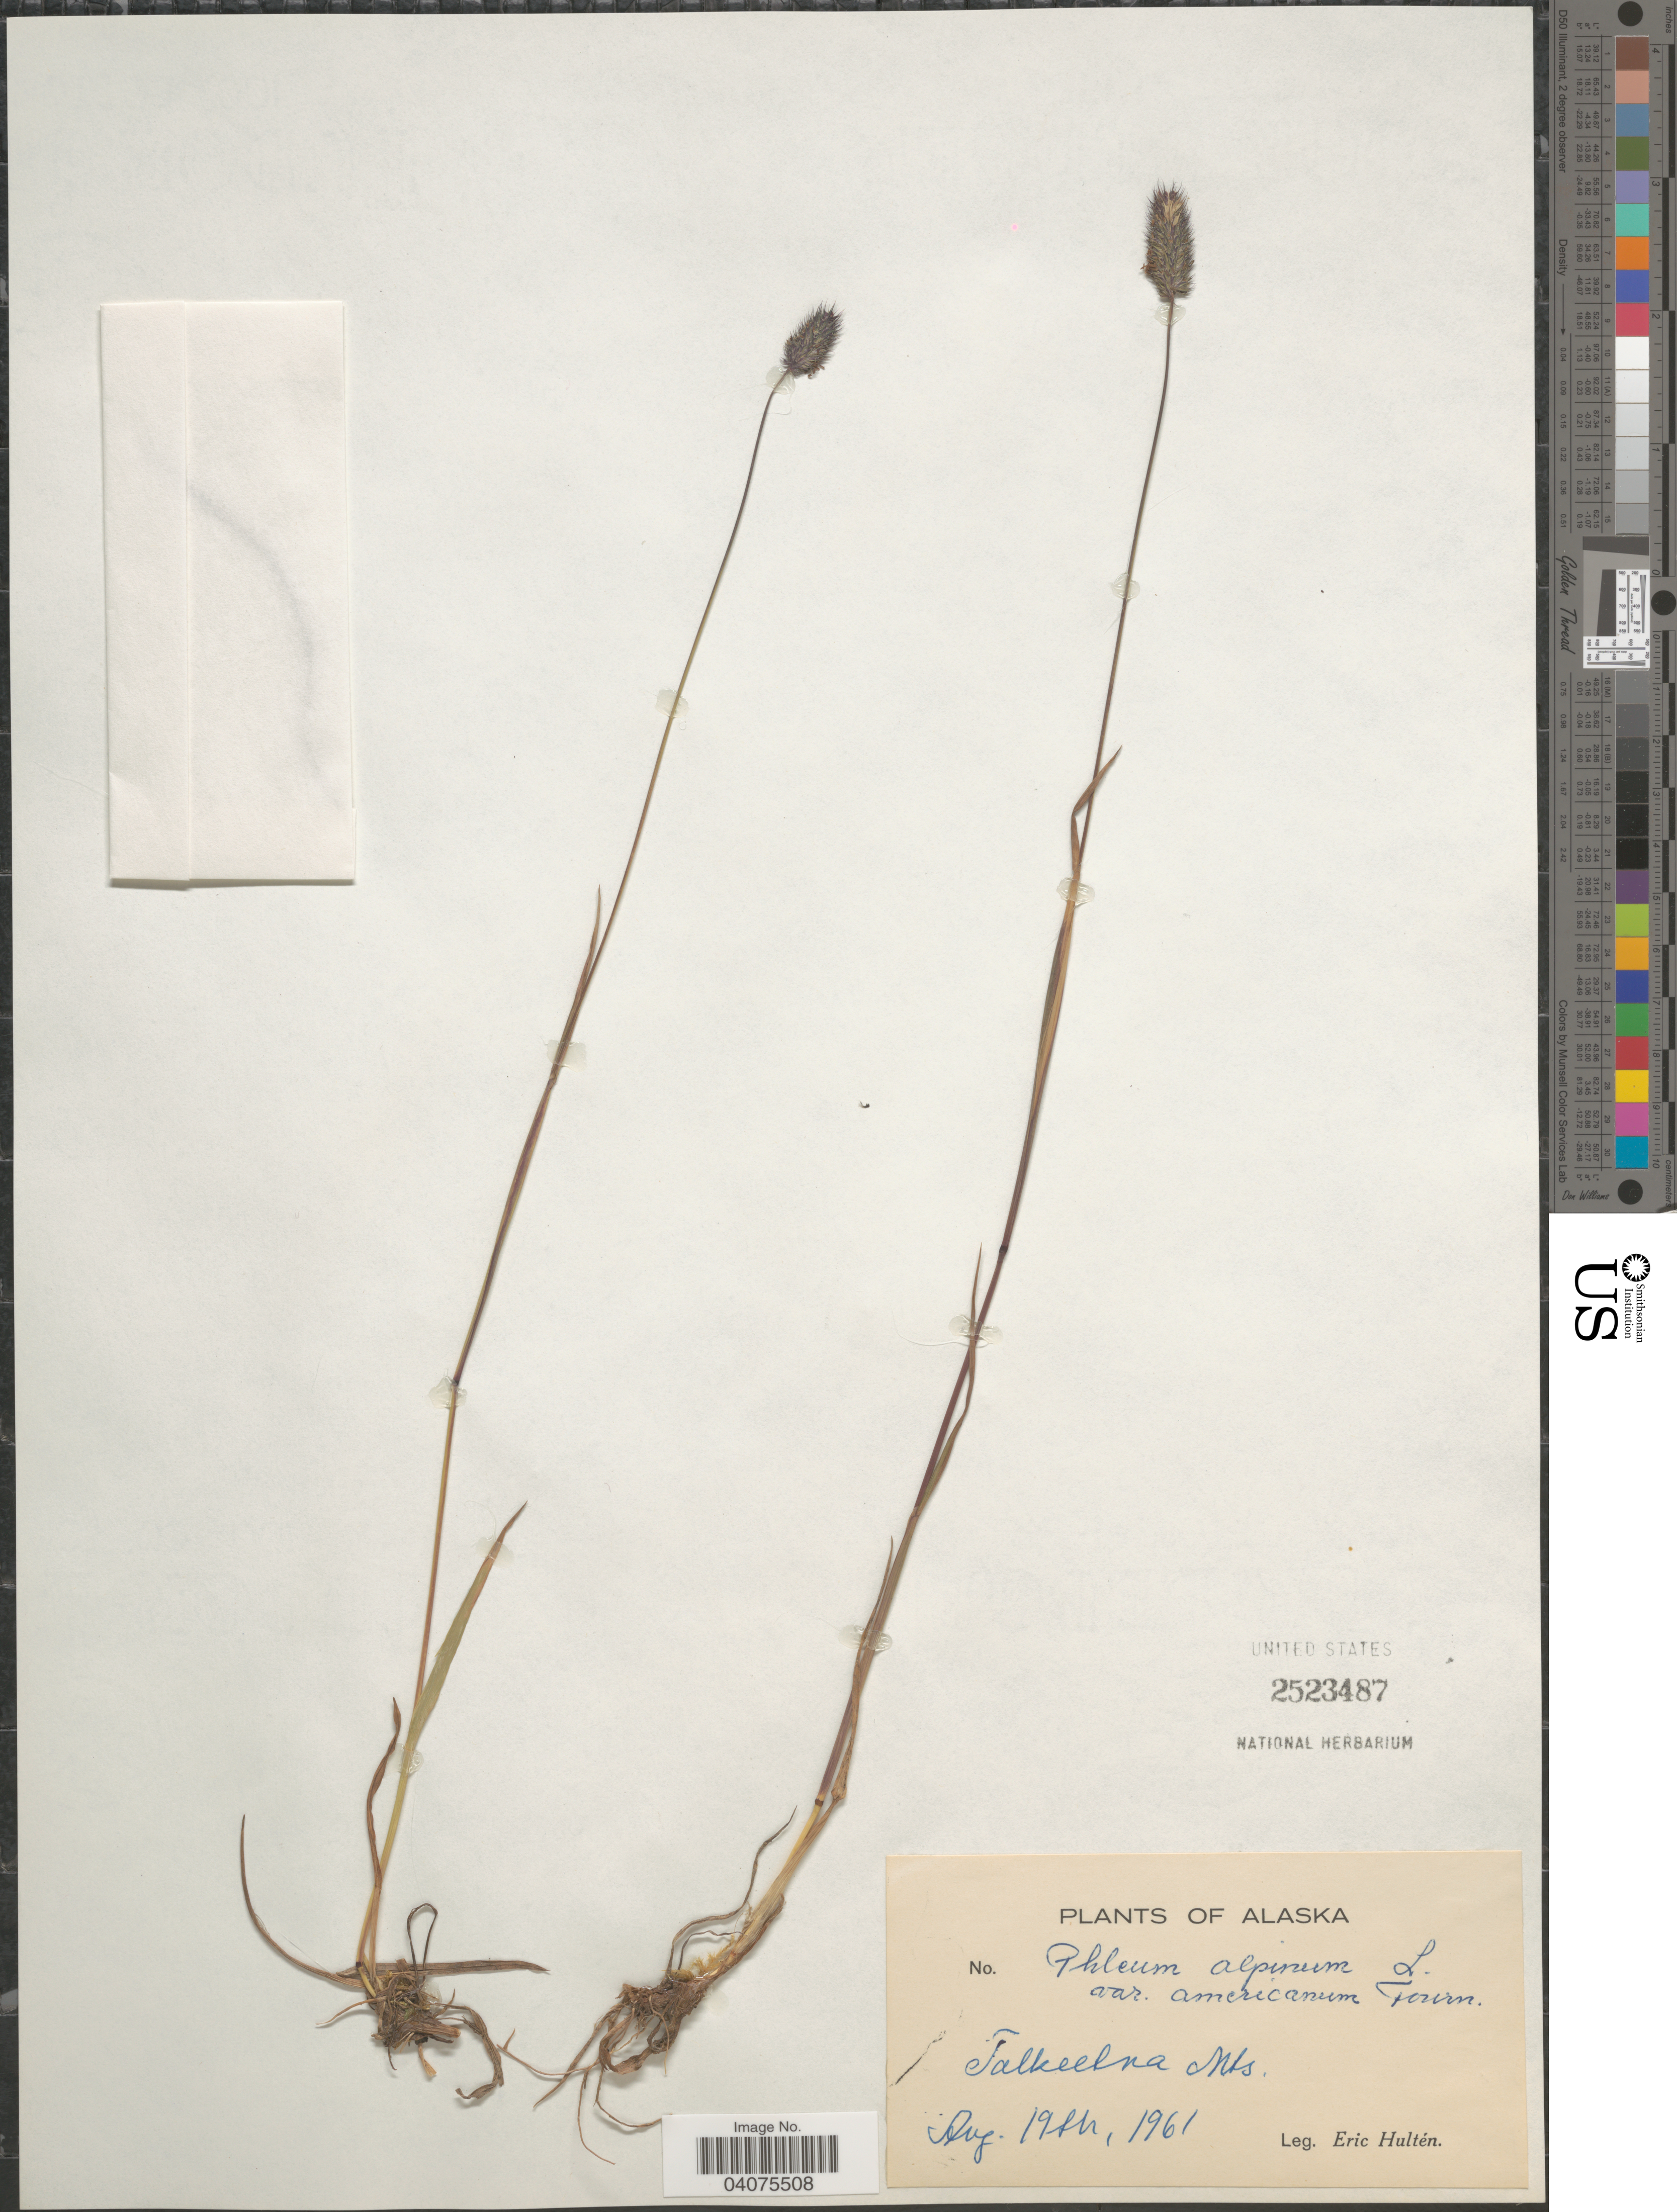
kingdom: Plantae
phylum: Tracheophyta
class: Liliopsida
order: Poales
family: Poaceae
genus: Phleum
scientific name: Phleum alpinum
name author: L.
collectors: E. G. Hultén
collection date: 1961-08-19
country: United States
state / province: Alaska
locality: Talkeelna Mts.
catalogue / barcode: US 2523487